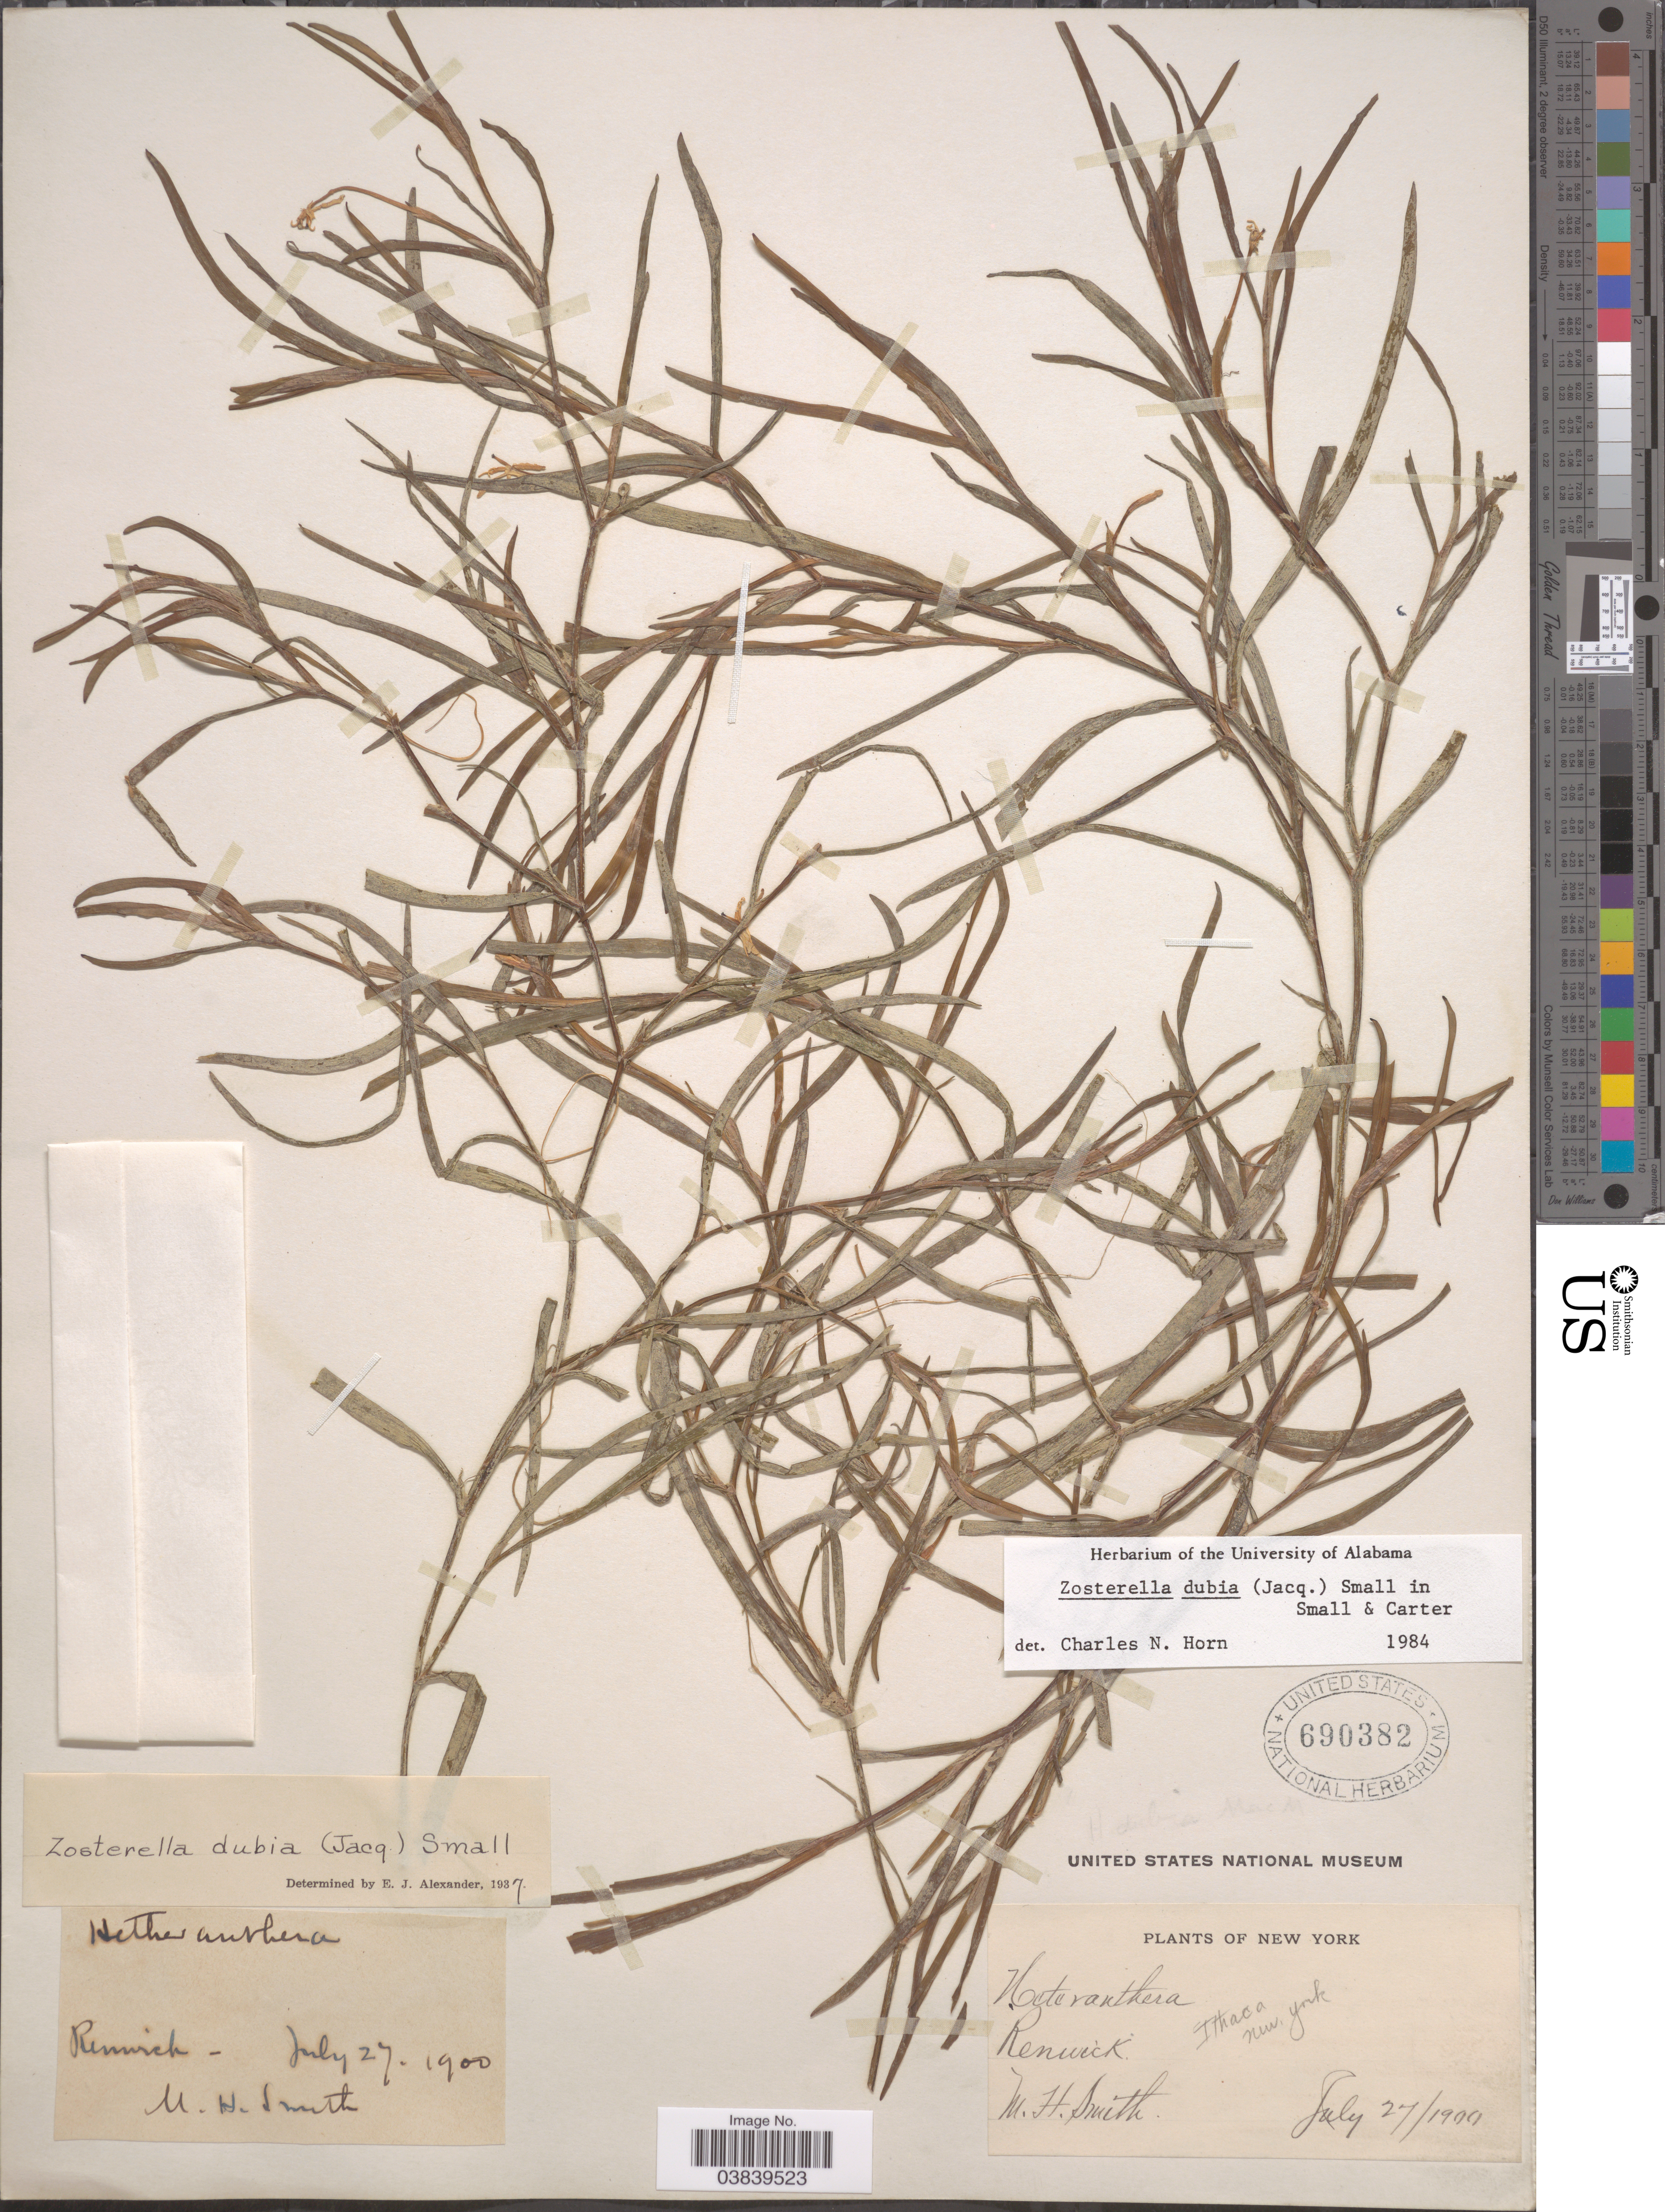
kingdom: Plantae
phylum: Tracheophyta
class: Liliopsida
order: Commelinales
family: Pontederiaceae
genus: Heteranthera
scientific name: Heteranthera dubia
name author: (Jacq.) MacMill.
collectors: M. H. Smith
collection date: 1900-07-27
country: United States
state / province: New York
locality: Renwick. Ithaca.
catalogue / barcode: US 690382